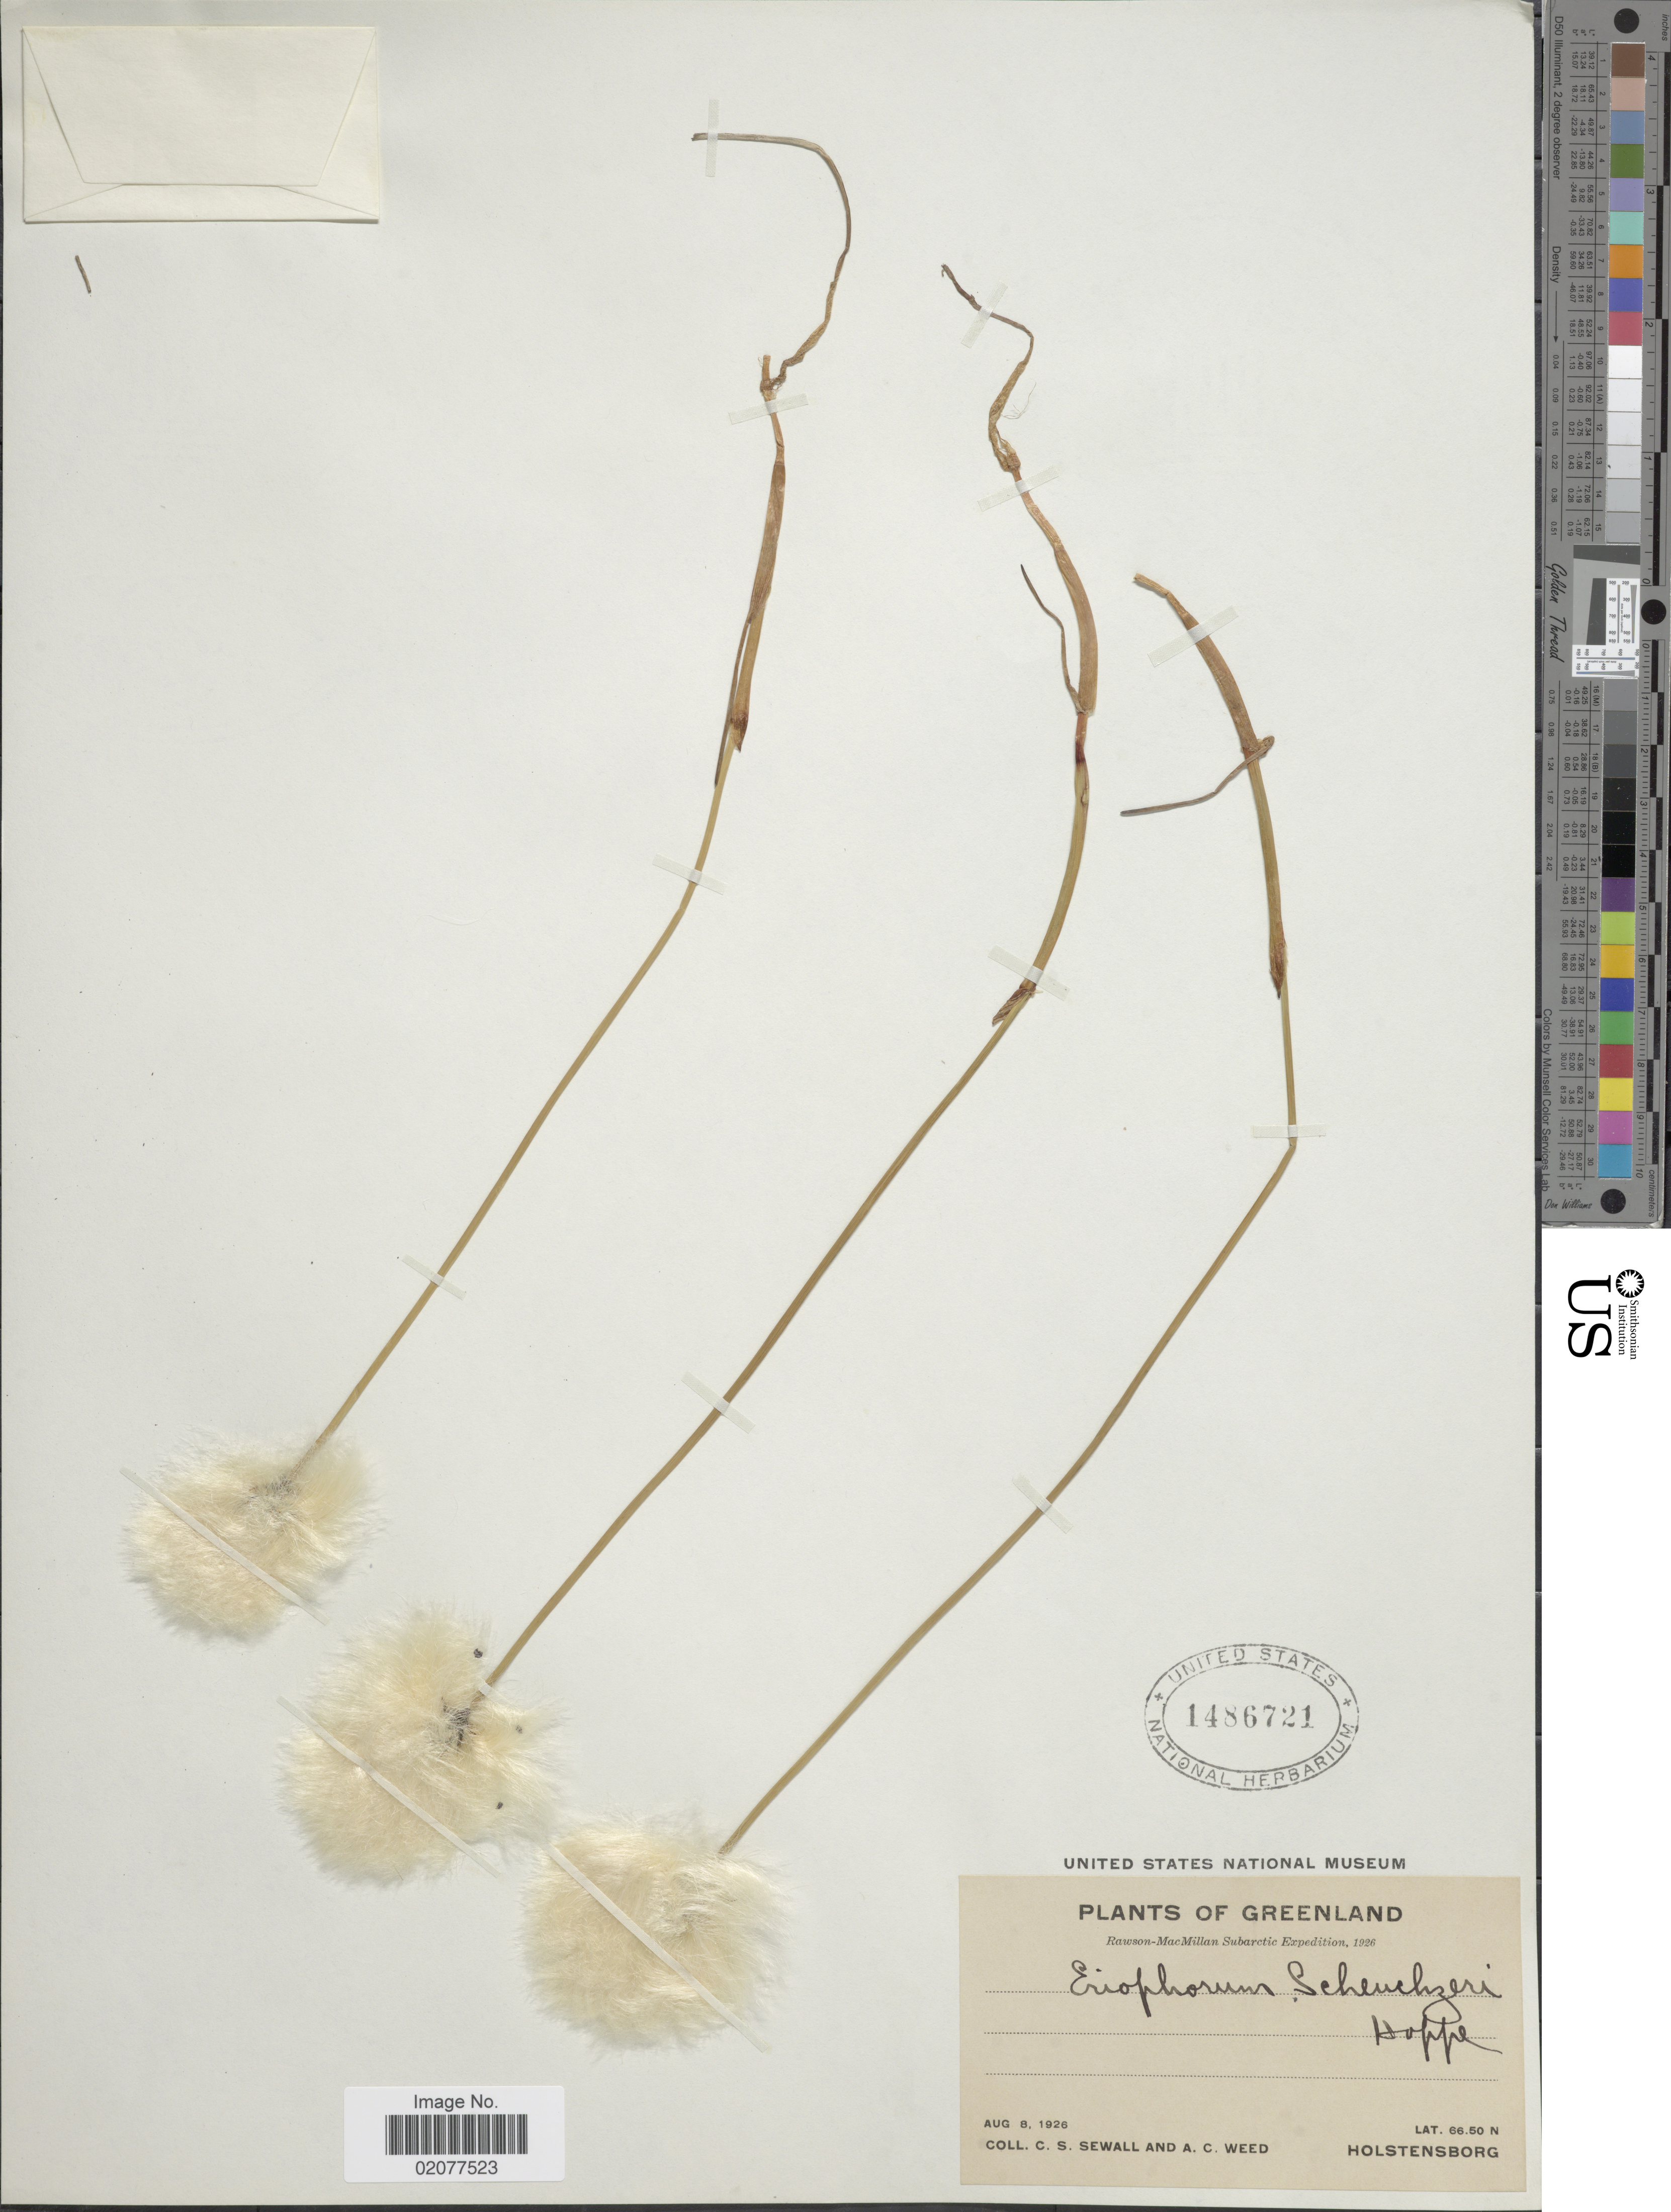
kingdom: Plantae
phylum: Tracheophyta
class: Liliopsida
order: Poales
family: Cyperaceae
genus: Eriophorum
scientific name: Eriophorum scheuchzeri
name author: Hoppe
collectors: C. Sewall & A. Weed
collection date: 1926-08-08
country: Greenland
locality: Greenland, Sub-Arctic. Holstensborg.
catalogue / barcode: US 1486721